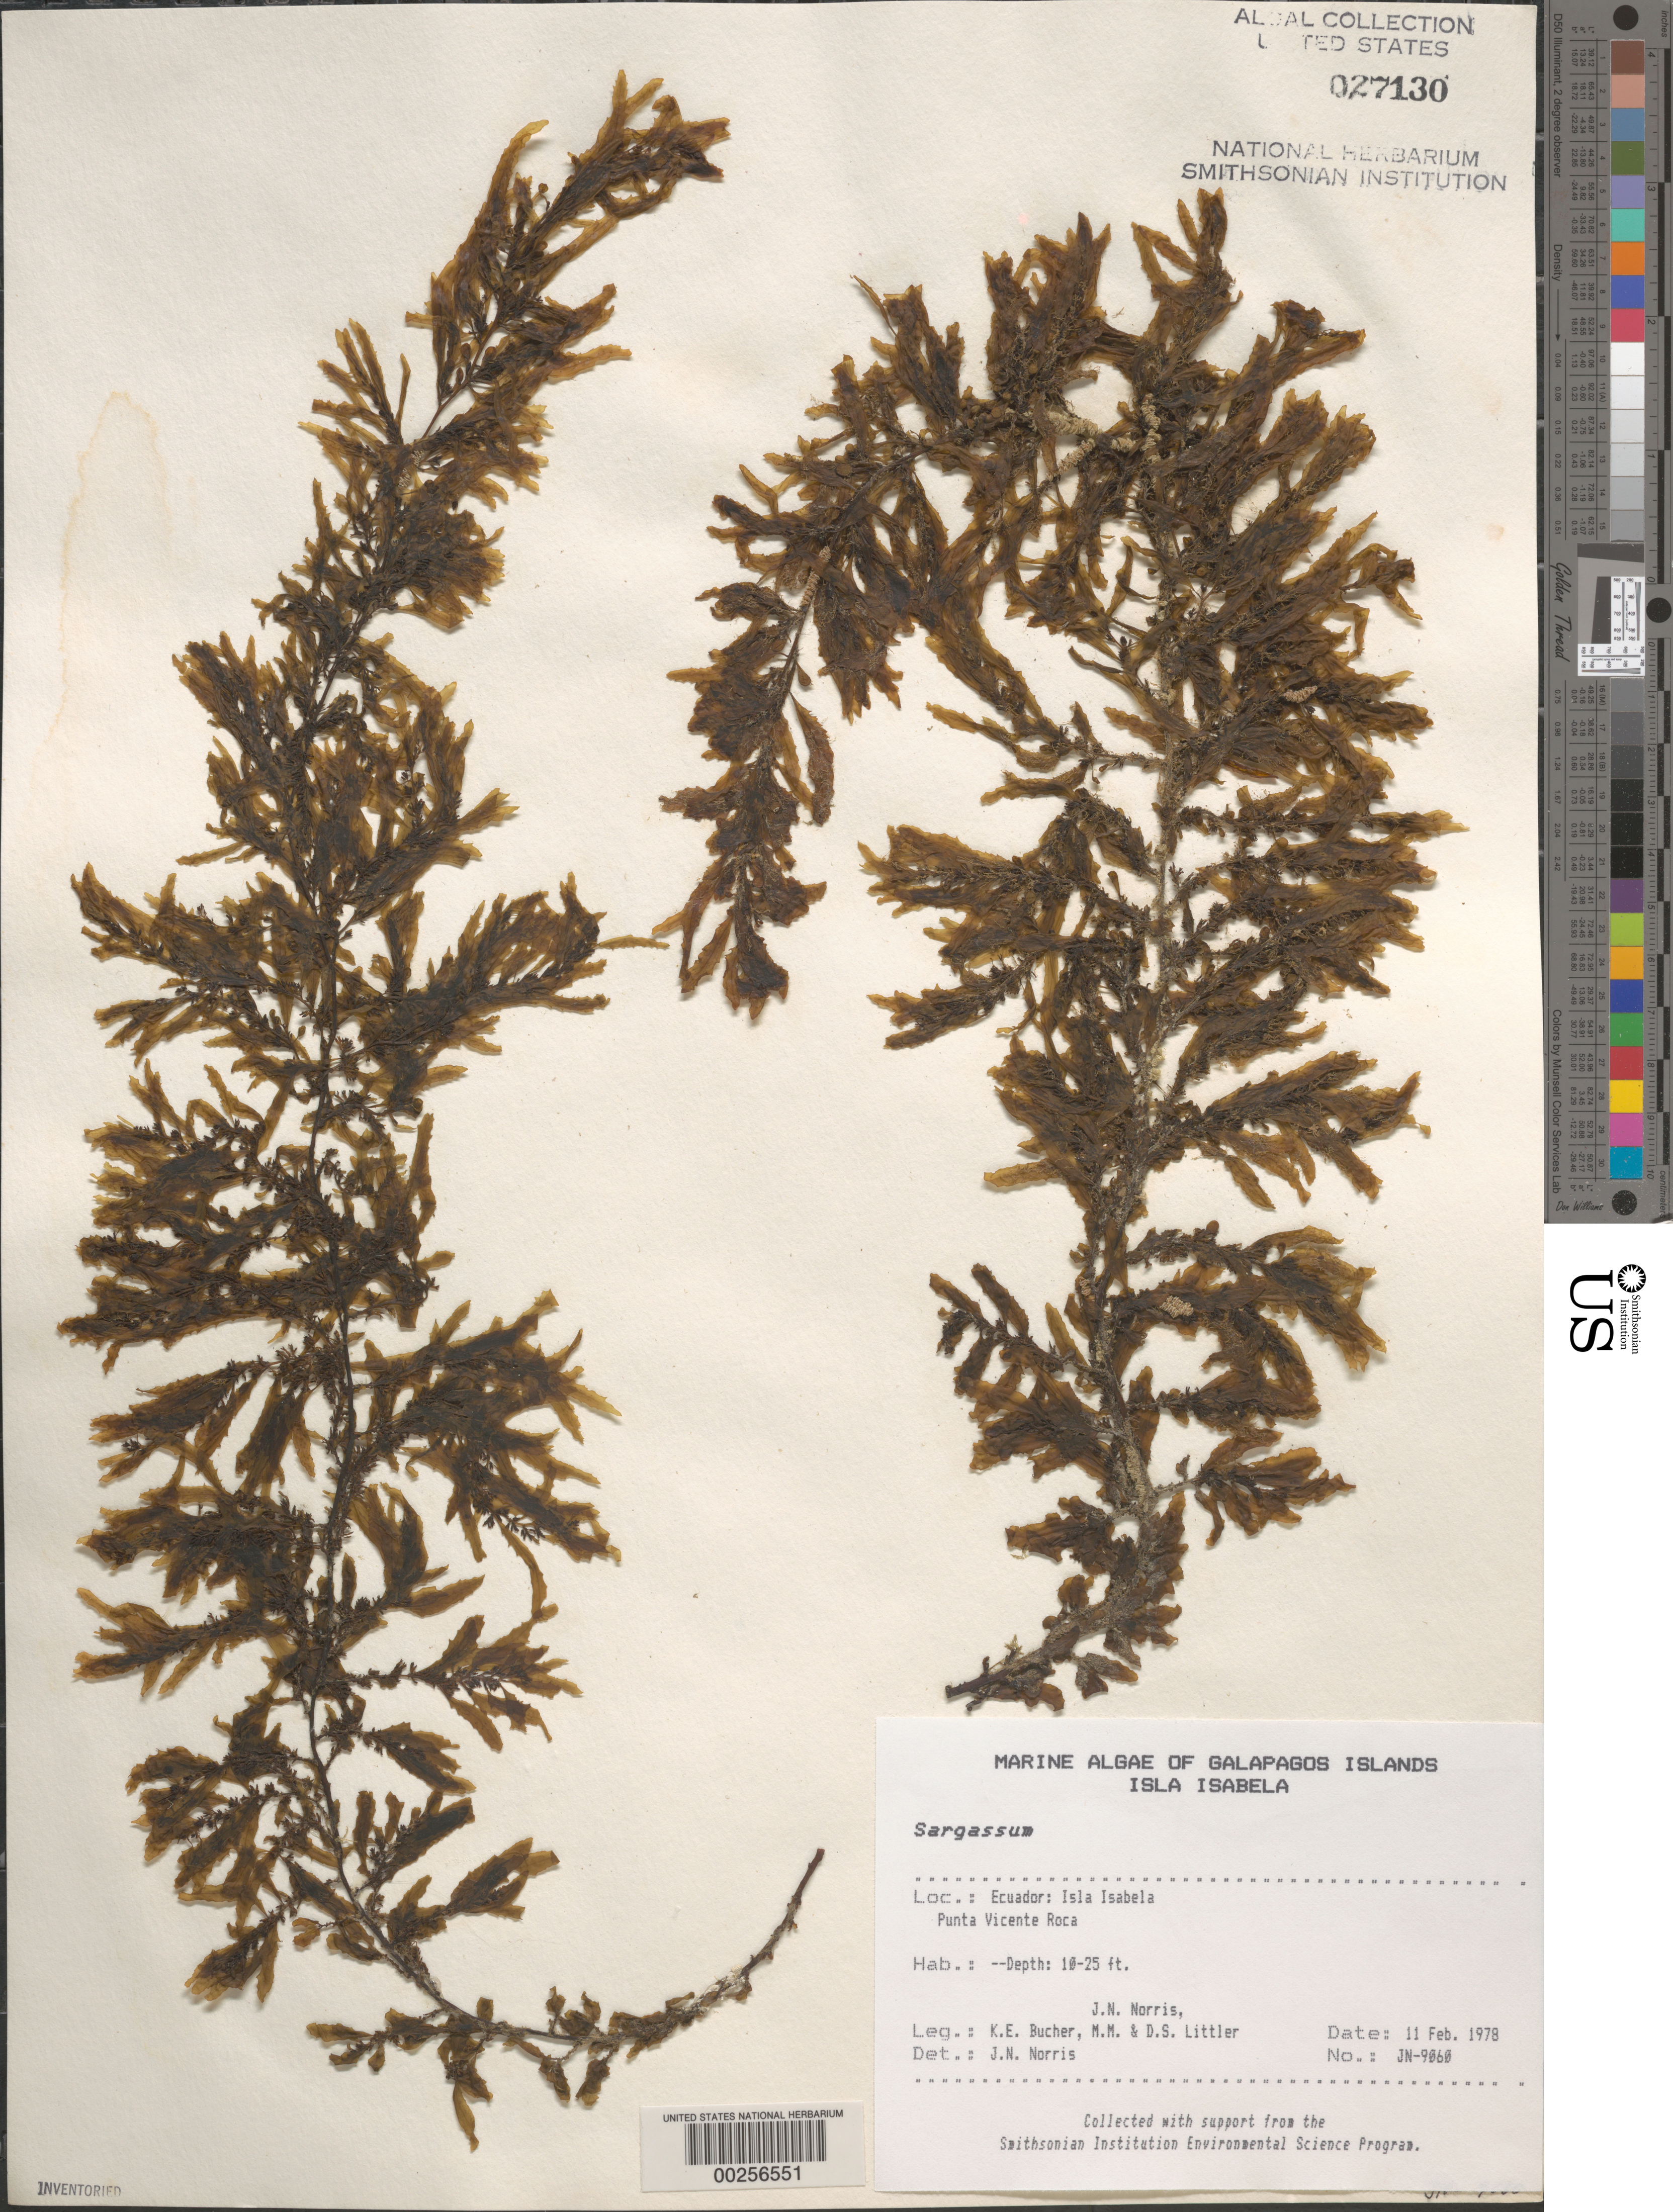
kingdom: Chromista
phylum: Ochrophyta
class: Phaeophyceae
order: Fucales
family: Sargassaceae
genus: Sargassum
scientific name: Sargassum sp.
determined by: Norris, James N.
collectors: J. N. Norris, K. E. Bucher, M. M. Littler & D. S. Littler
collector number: JN-9060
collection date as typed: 11 Feb 1978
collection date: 1978-02-11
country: Ecuador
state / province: Colón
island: Isabela [Albemarle]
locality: Punta Vicente Roca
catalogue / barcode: US 27130